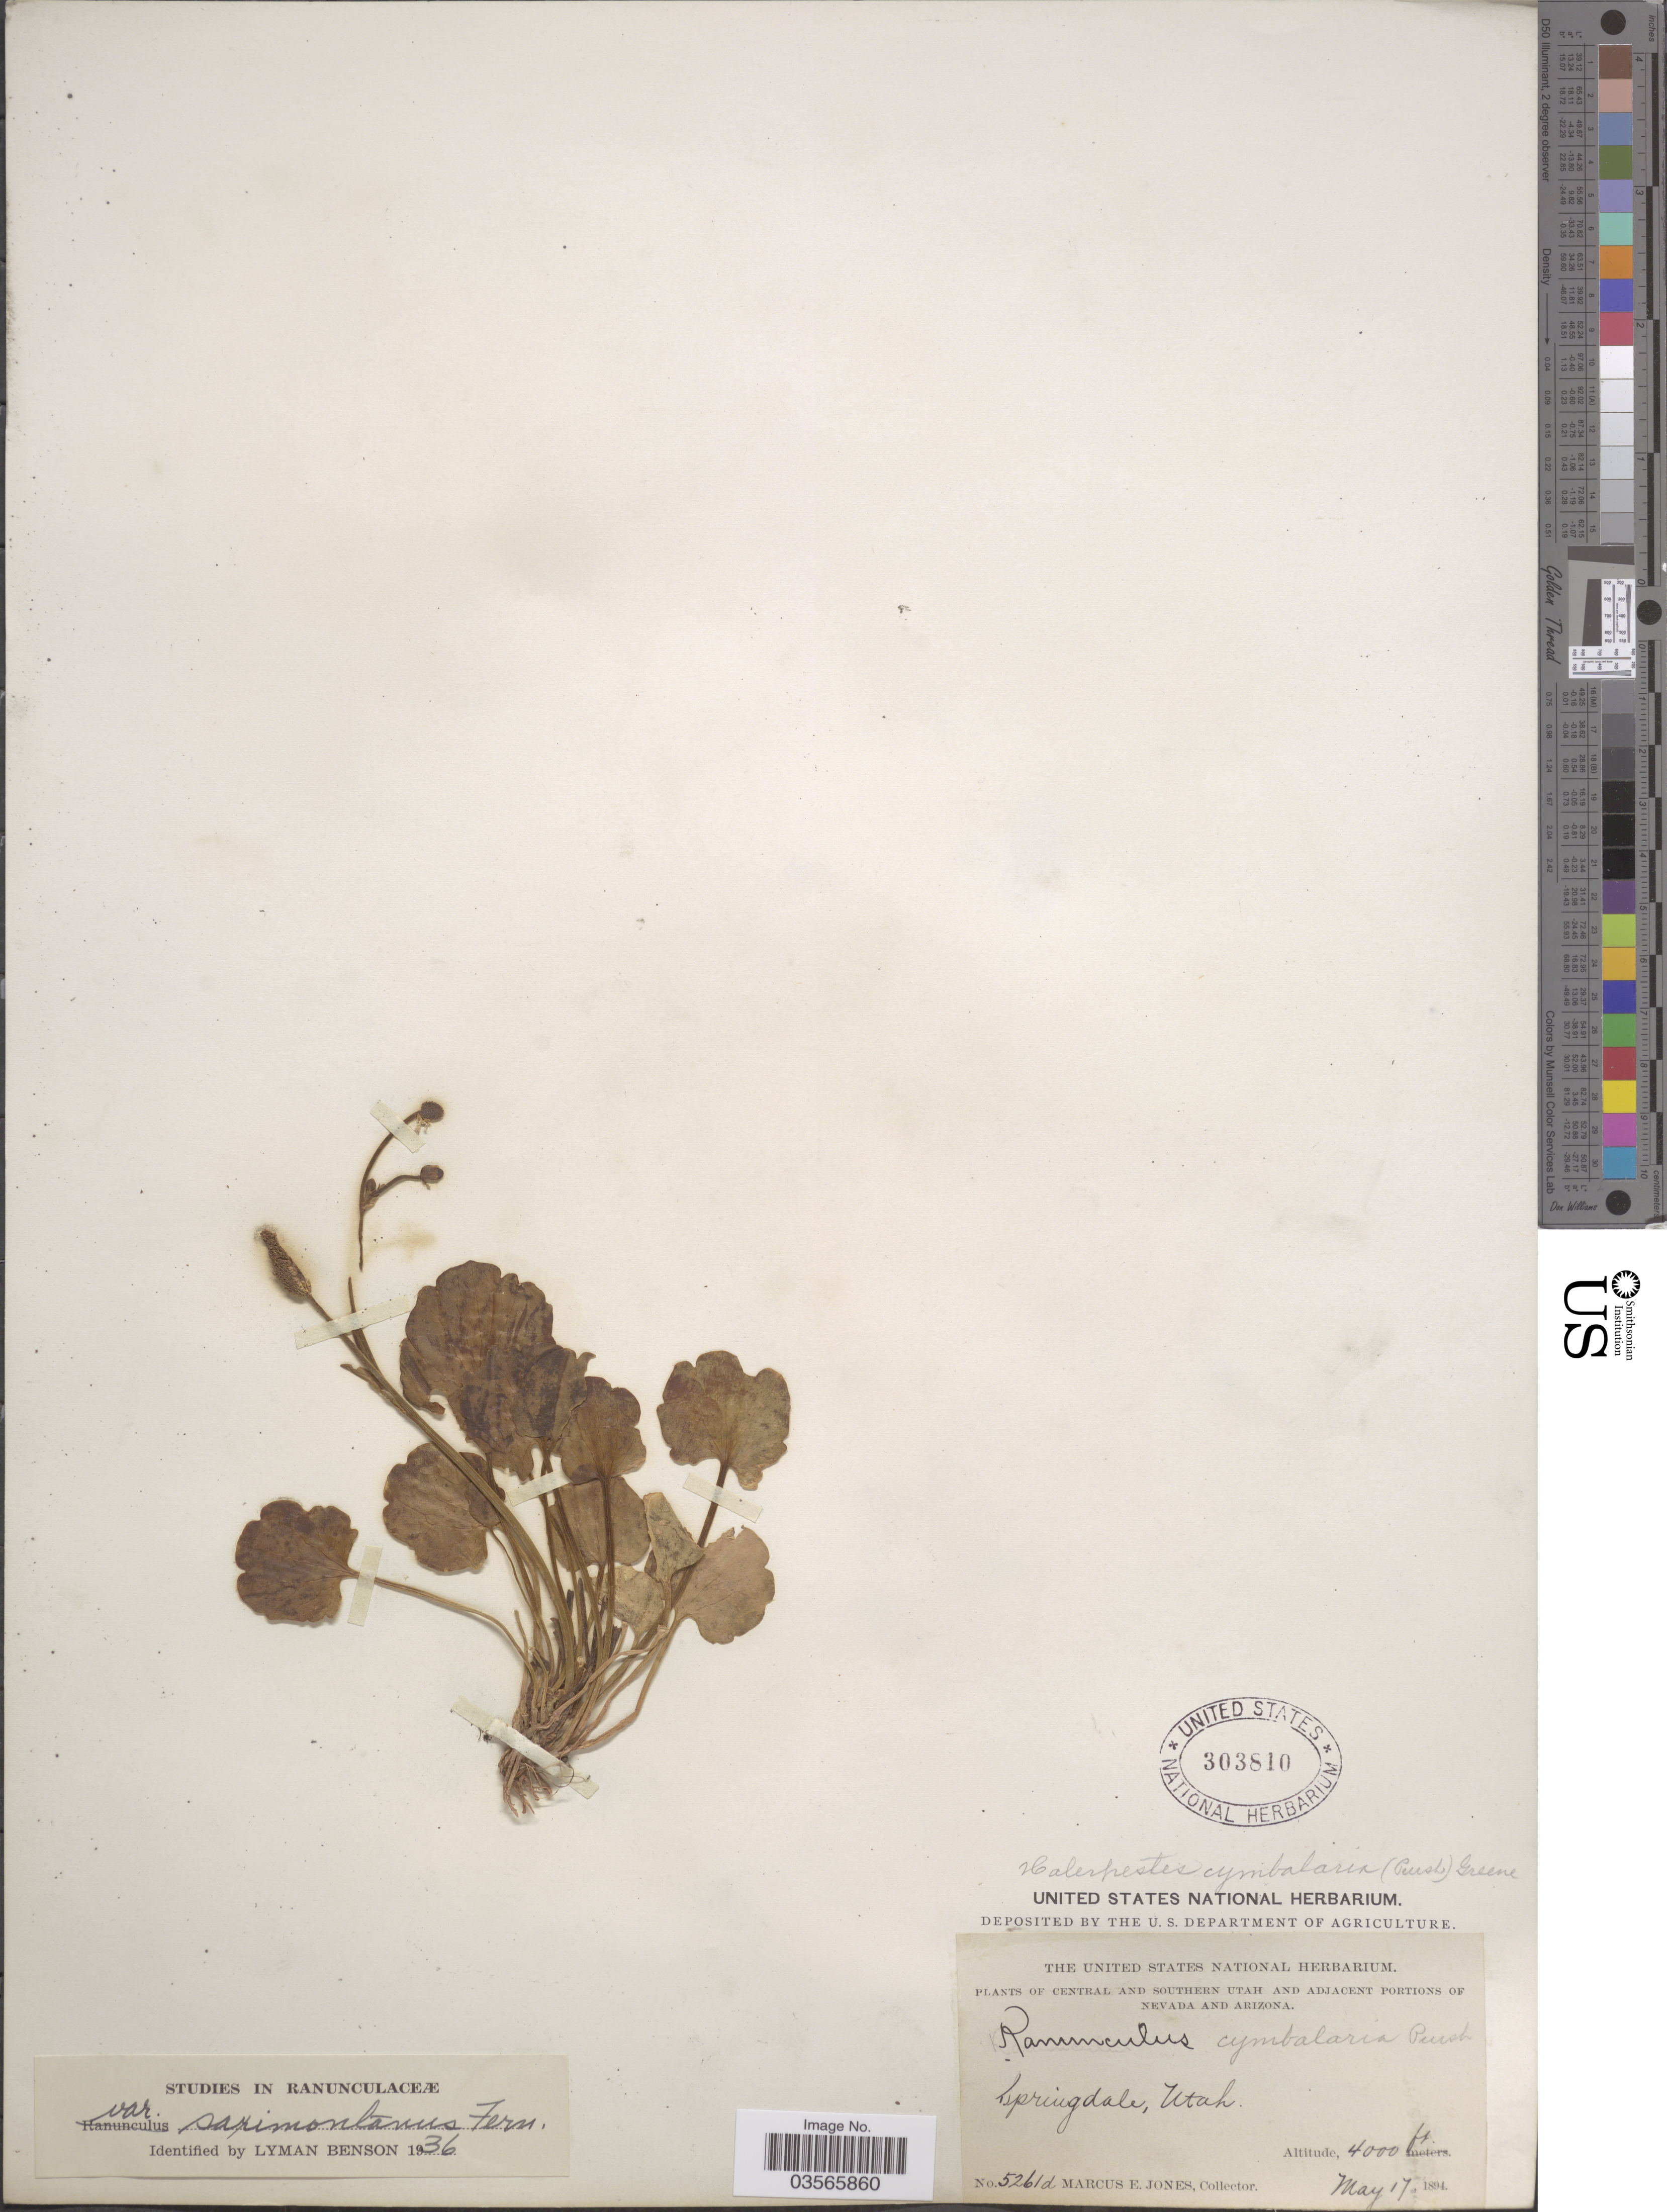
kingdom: Plantae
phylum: Tracheophyta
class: Magnoliopsida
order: Ranunculales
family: Ranunculaceae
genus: Halerpestes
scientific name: Halerpestes cymbalaria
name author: (Pursh) Greene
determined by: Strong, M. T., (US), Smithsonian Institution - National Museum of Natural History (UNITED STATES)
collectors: M. E. Jones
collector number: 5261d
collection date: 1894-05-17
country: United States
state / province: Utah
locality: Central and Southern Utah. Springdale.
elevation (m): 1219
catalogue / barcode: US 303810